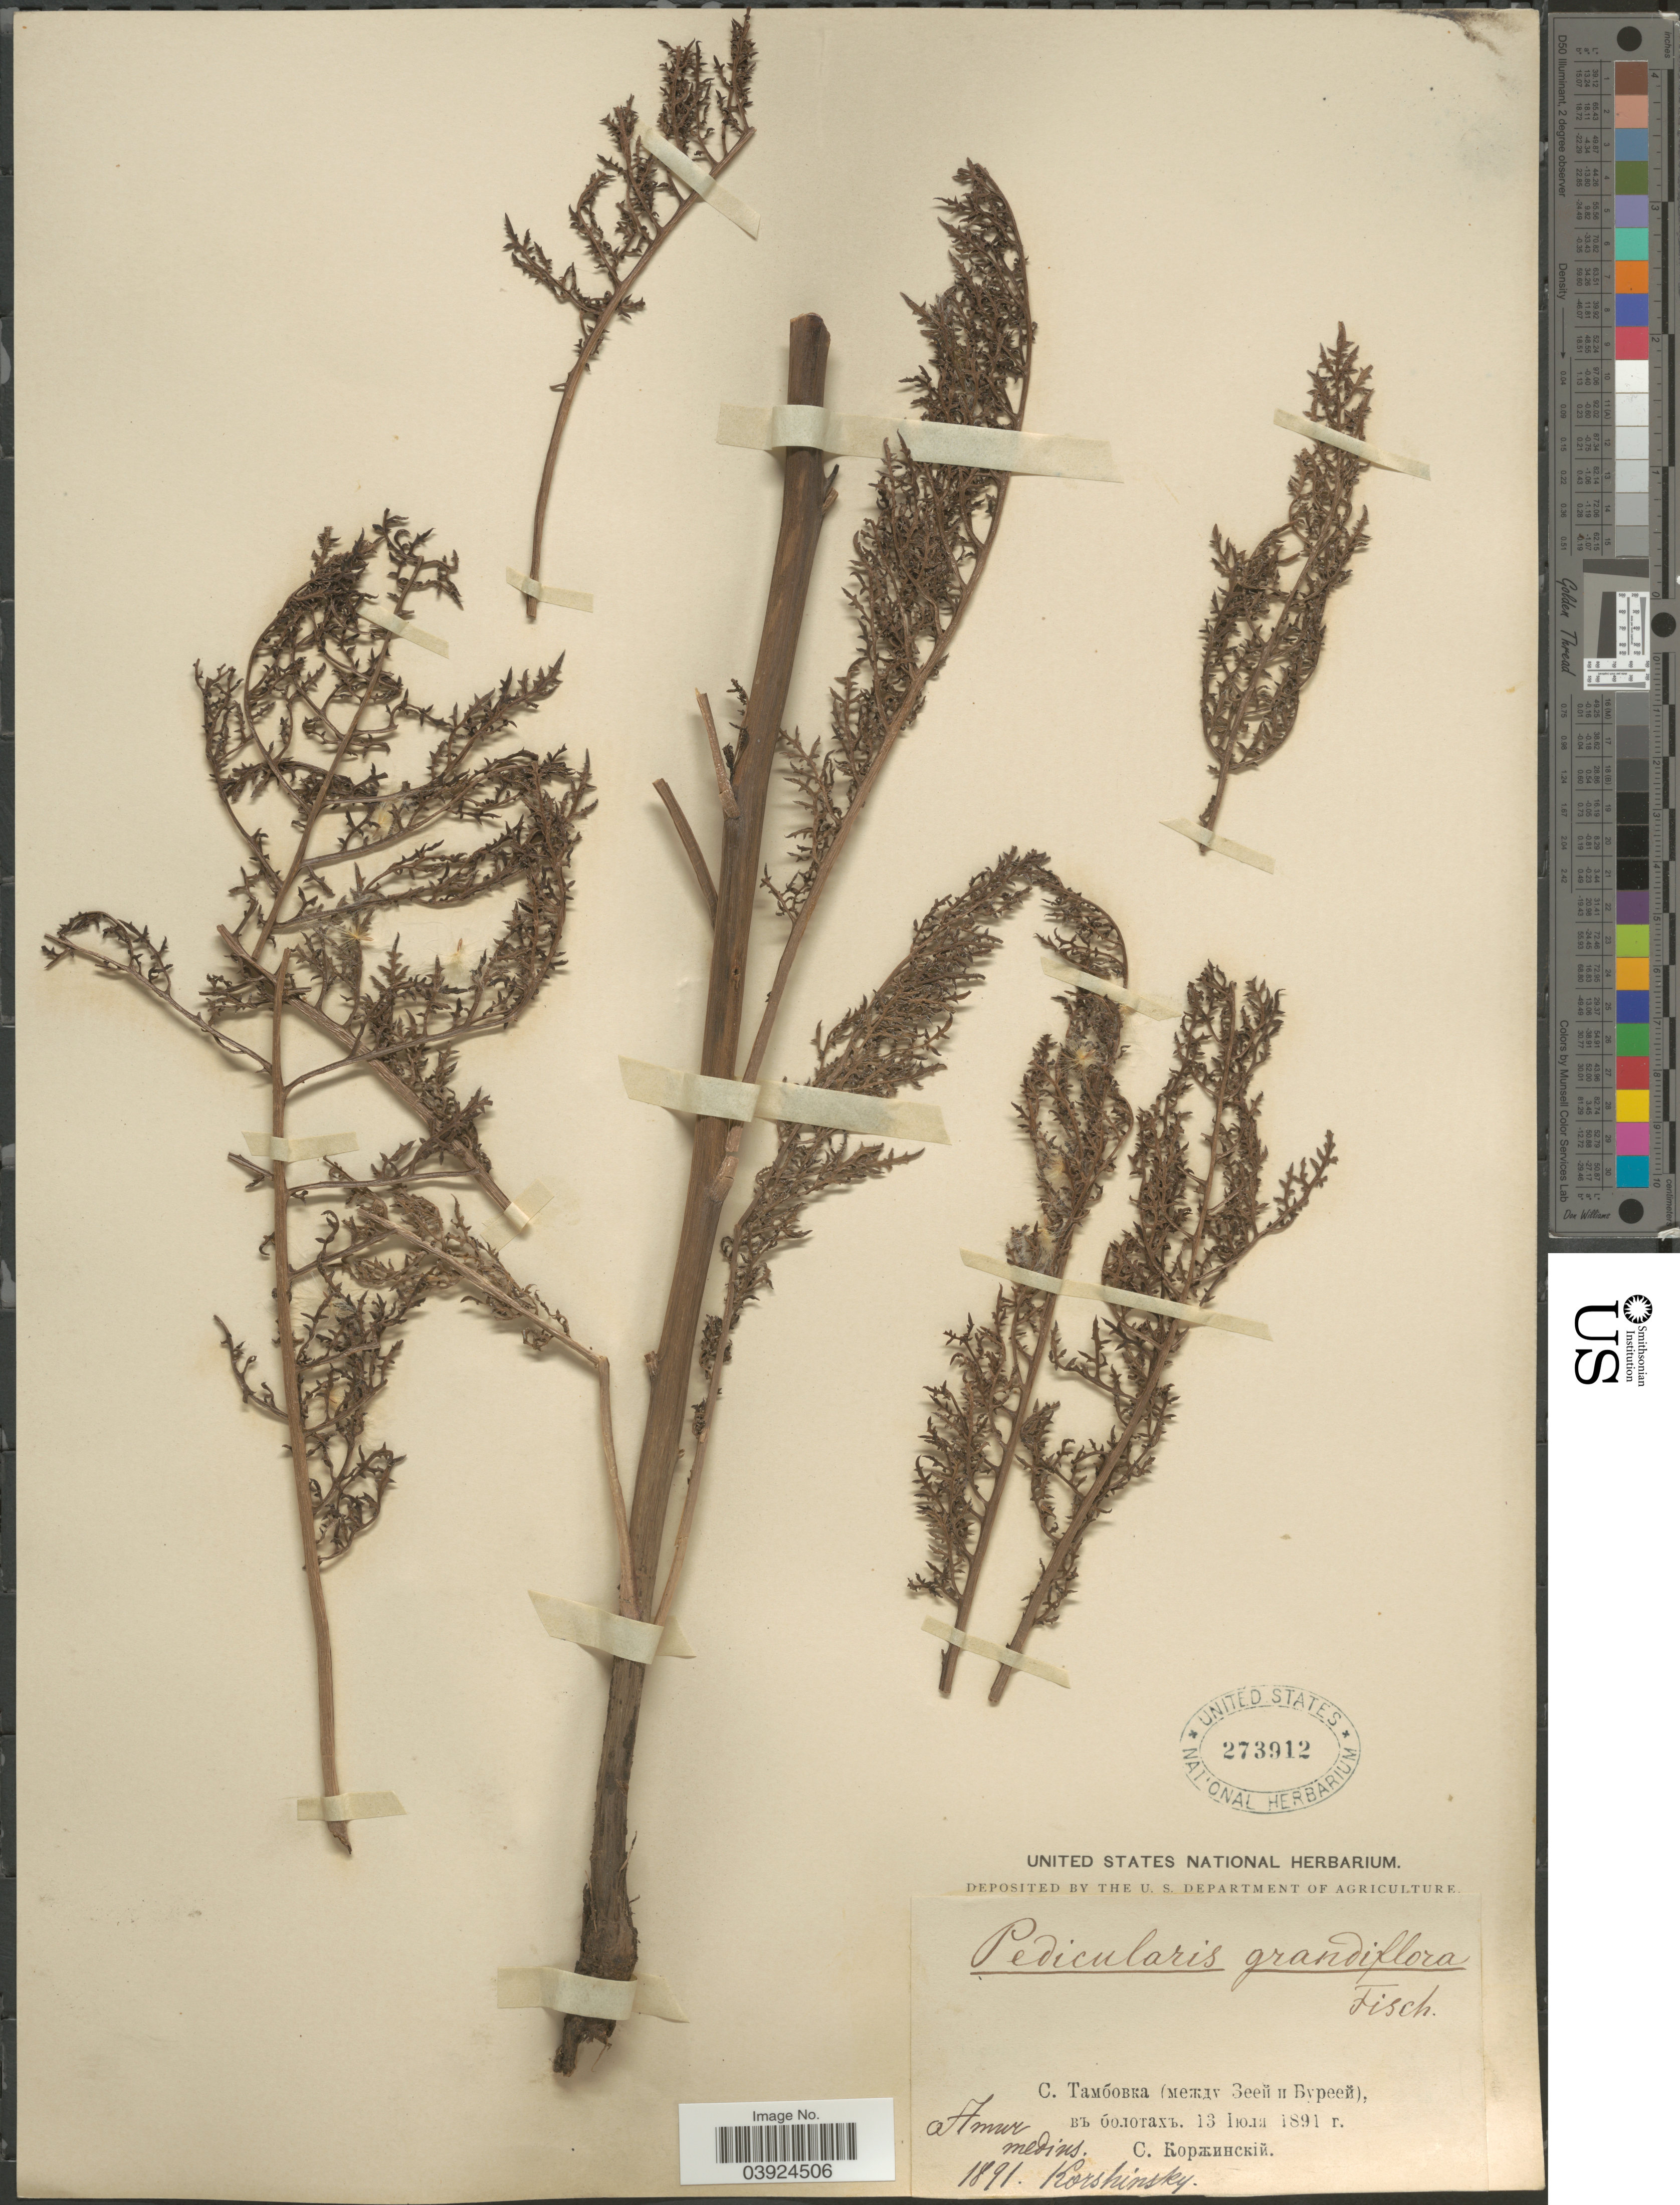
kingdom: Plantae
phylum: Tracheophyta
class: Magnoliopsida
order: Lamiales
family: Orobanchaceae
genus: Pedicularis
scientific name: Pedicularis grandiflora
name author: Fisch.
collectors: Korshinsky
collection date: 1891-07-13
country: Russian Federation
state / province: Amur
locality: Tambovka, between Zeya and Bureya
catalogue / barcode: US 273912